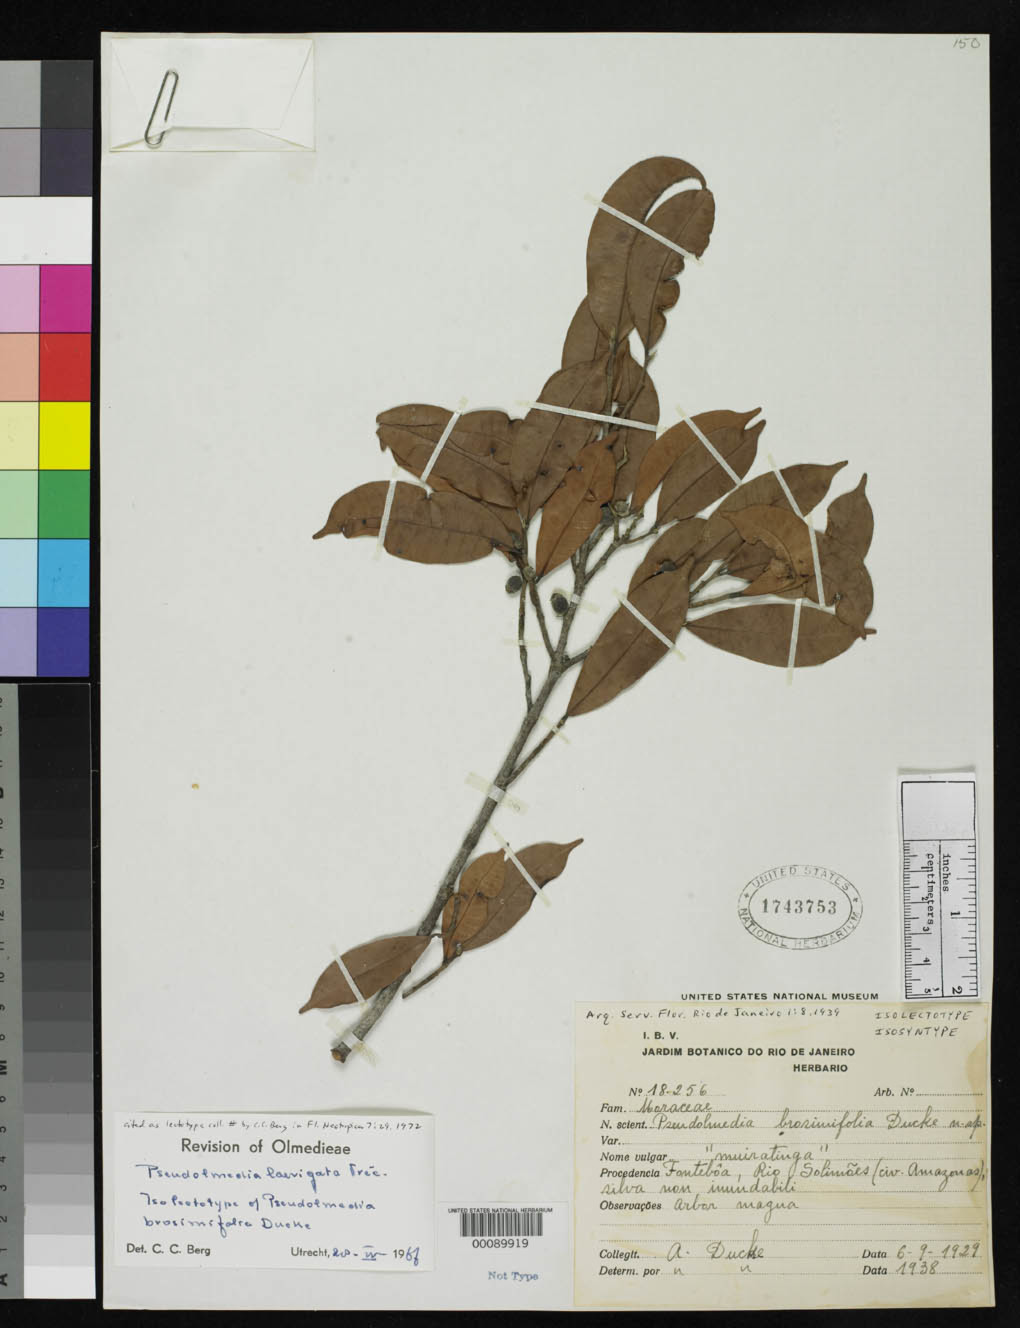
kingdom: Plantae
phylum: Tracheophyta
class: Magnoliopsida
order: Rosales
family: Moraceae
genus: Pseudolmedia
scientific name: Pseudolmedia brosimifolia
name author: Ducke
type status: Isolectotype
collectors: A. Ducke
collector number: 23619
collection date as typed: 1929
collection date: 1929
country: Brazil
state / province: Amazonas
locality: Rio Solimoes.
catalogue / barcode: US 1743753